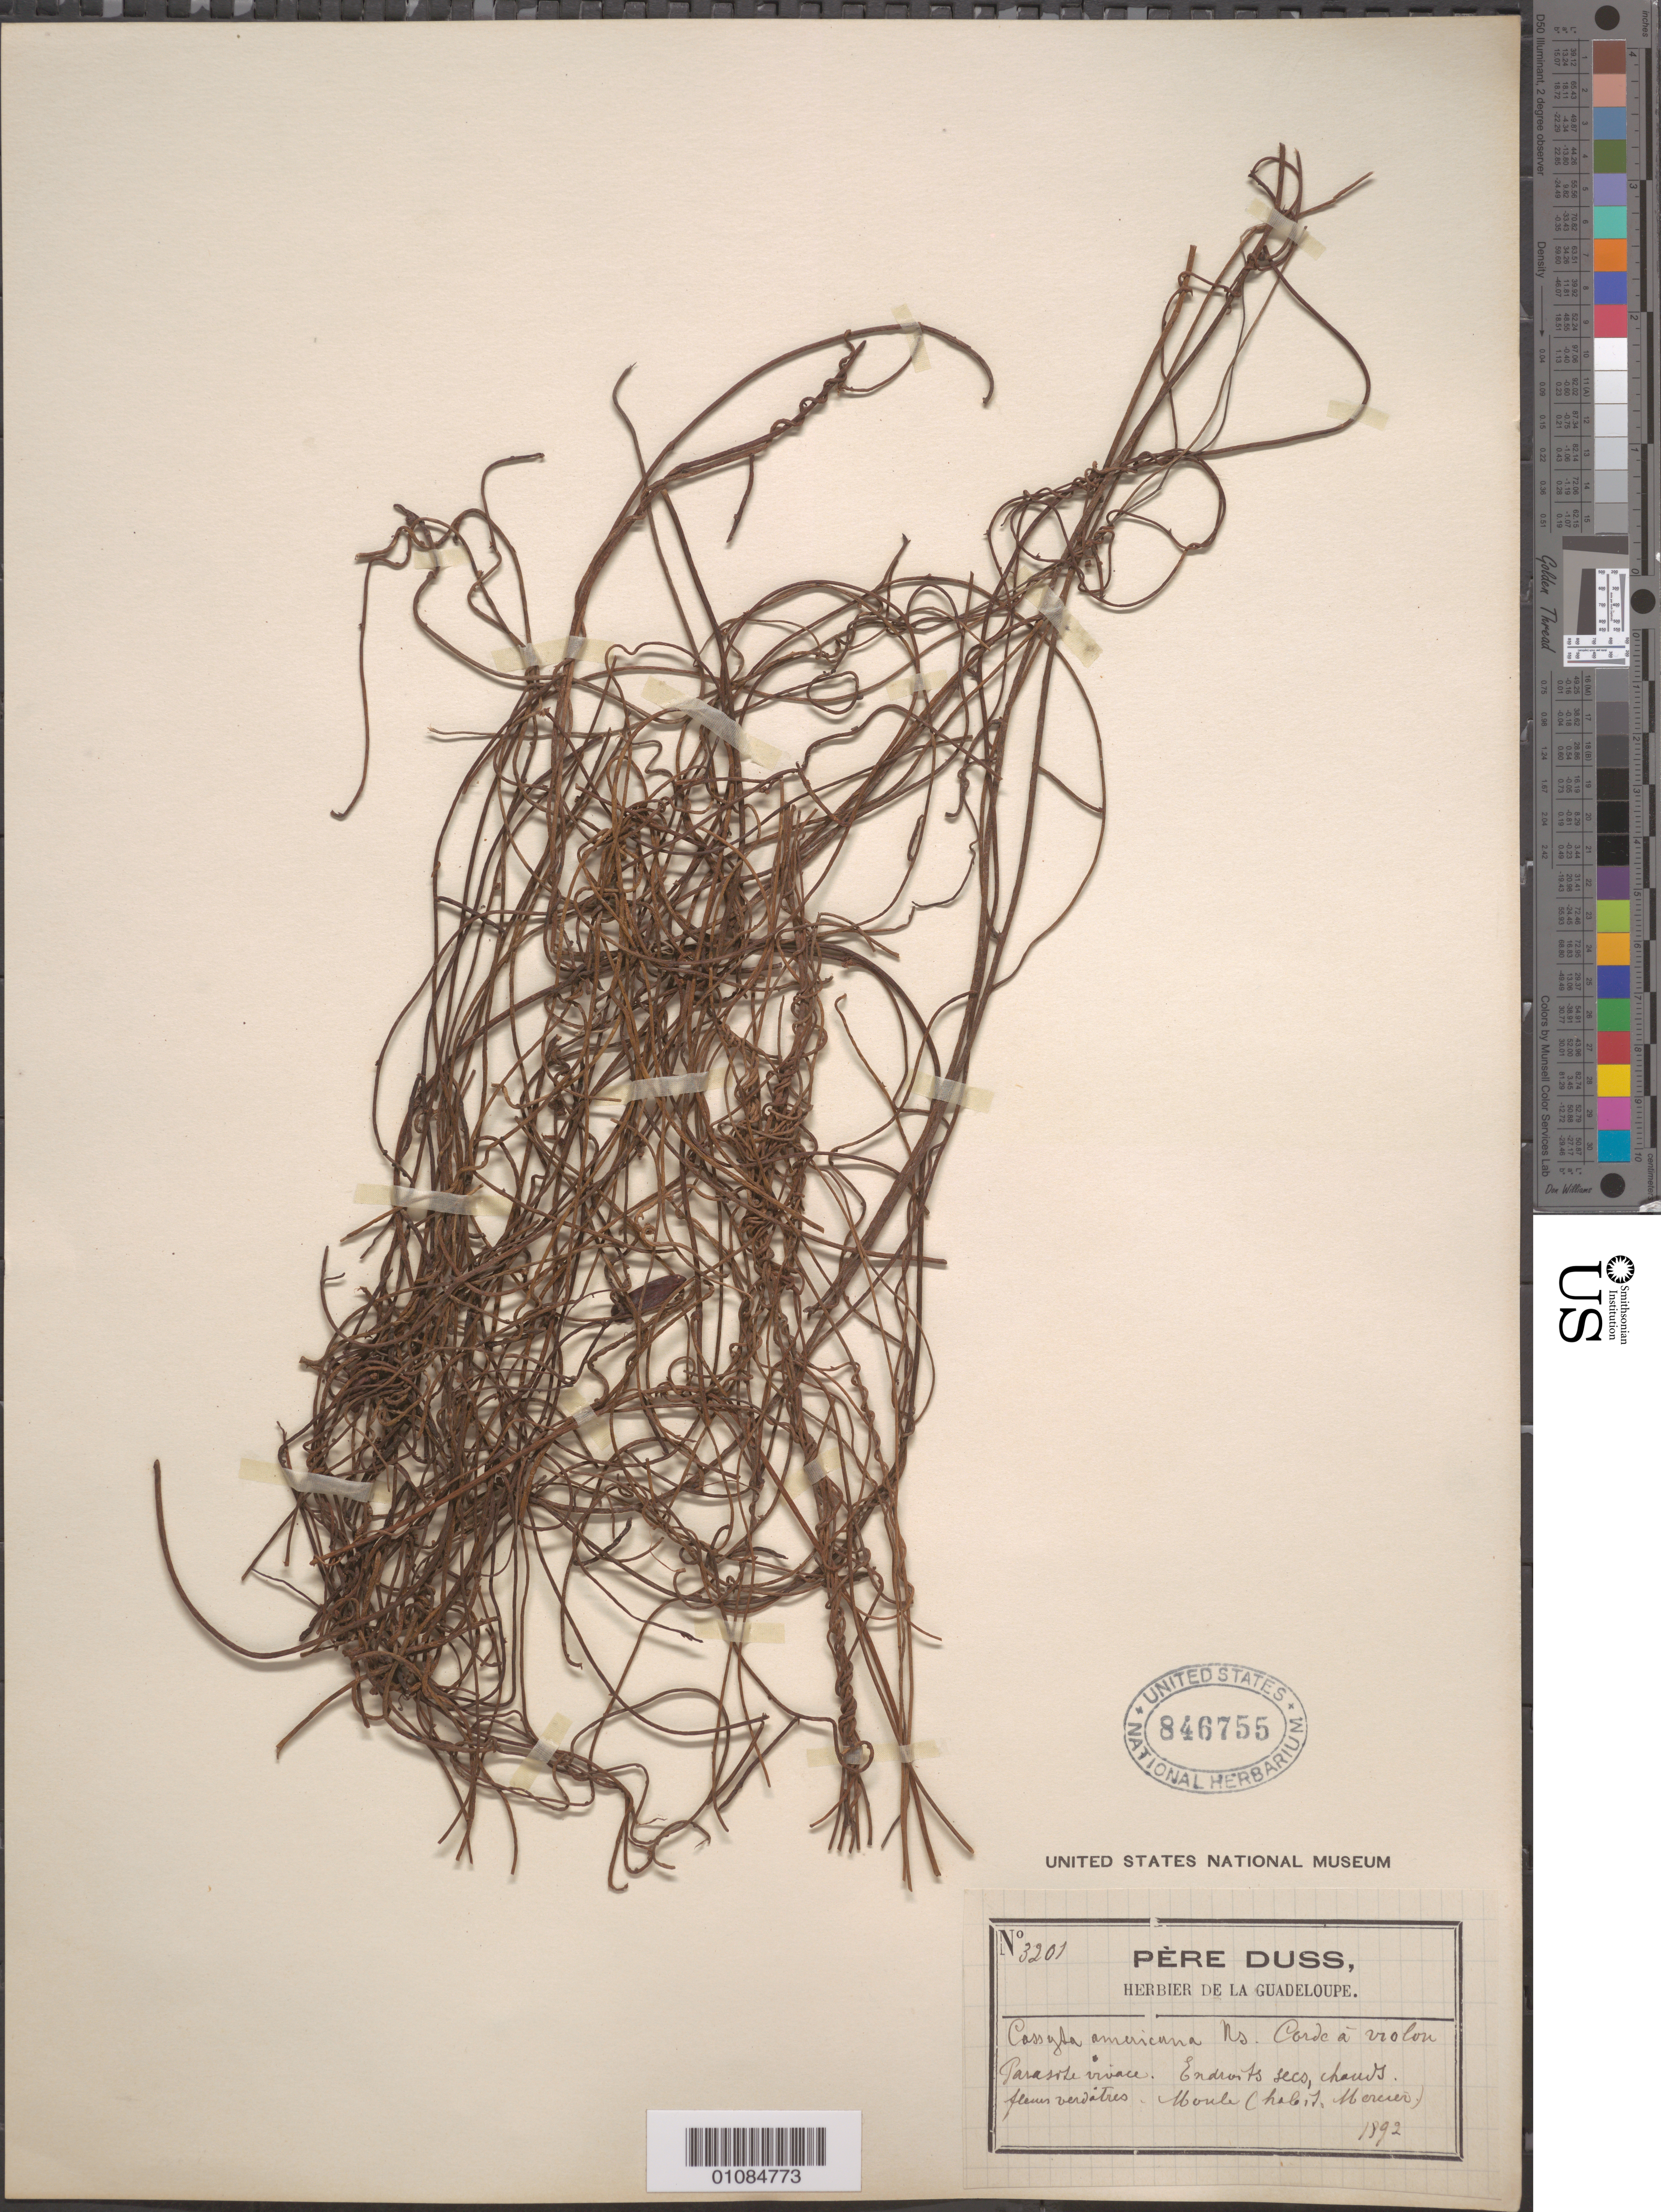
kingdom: Plantae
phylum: Tracheophyta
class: Magnoliopsida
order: Laurales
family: Lauraceae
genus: Cassytha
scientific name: Cassytha filiformis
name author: L.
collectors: Père Duss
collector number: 3201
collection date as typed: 1892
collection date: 1892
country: Guadeloupe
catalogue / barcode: US 846755